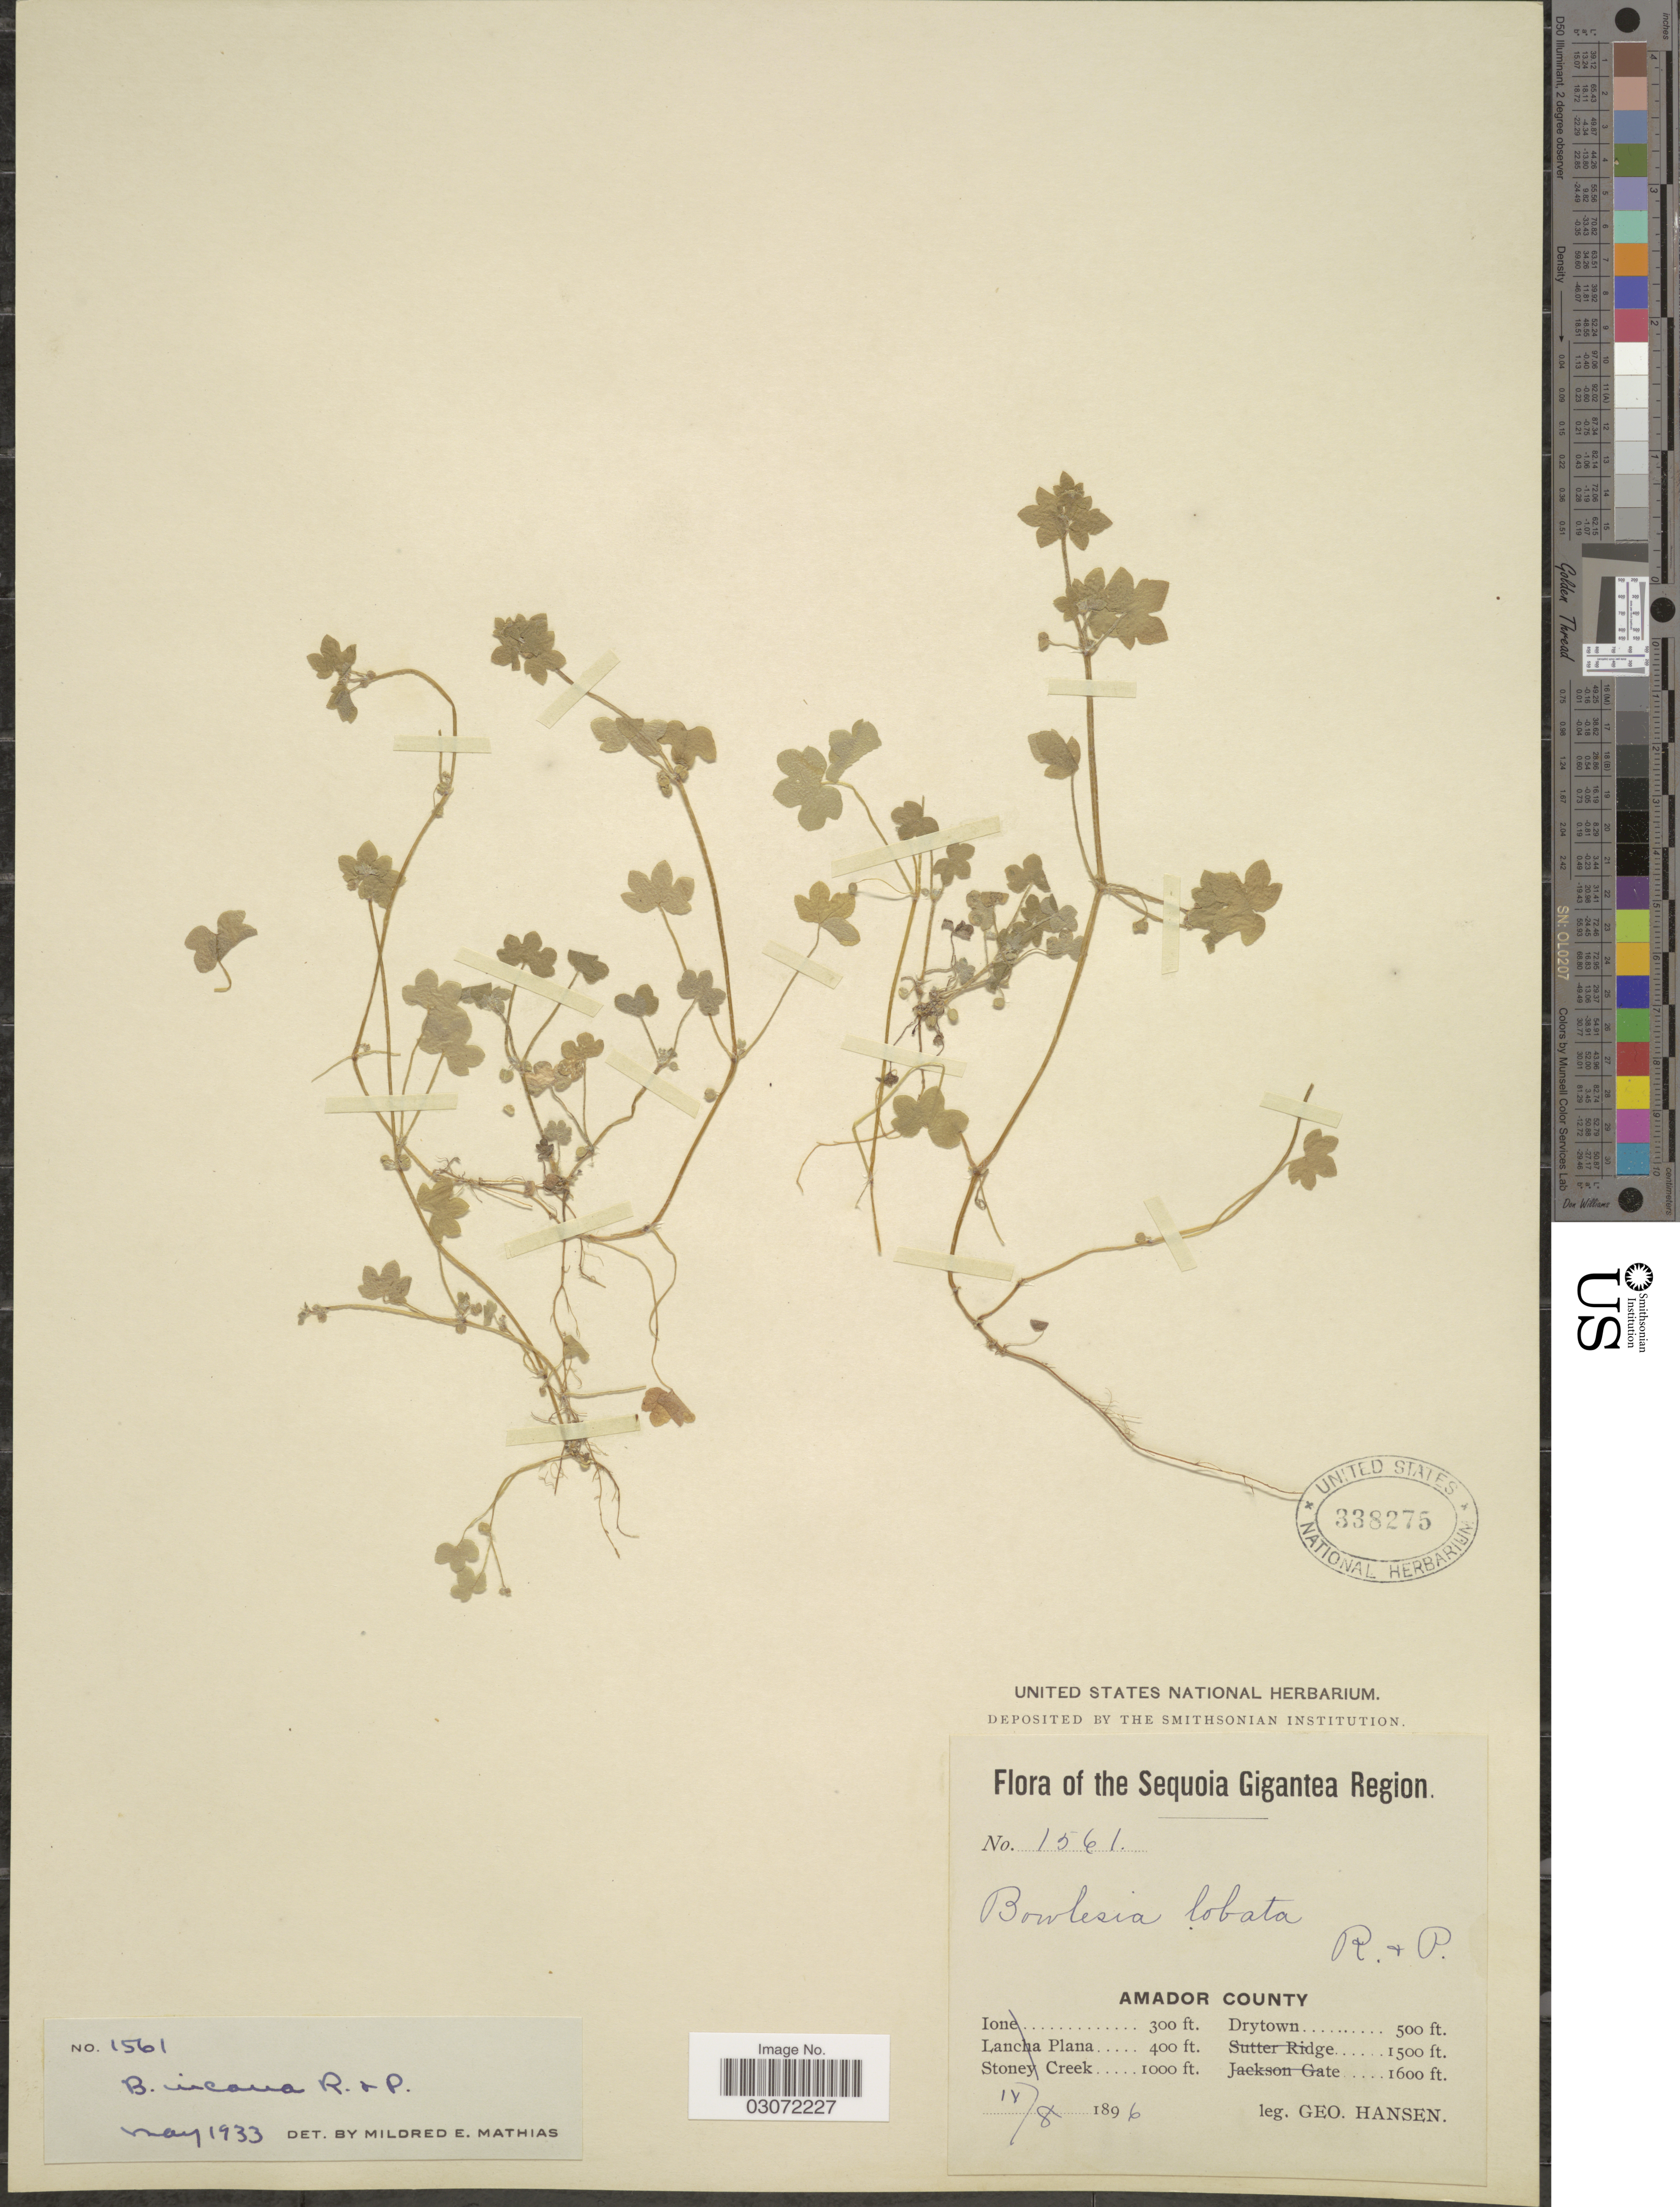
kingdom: Plantae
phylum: Tracheophyta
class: Magnoliopsida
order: Apiales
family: Apiaceae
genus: Bowlesia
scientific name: Bowlesia incana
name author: Ruiz & Pav.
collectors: G. Hansen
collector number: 1561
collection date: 1896-04-08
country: United States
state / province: California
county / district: Amador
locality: Sequoia Gigantea Region. Amador County. Drytown.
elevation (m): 152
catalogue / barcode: US 338275